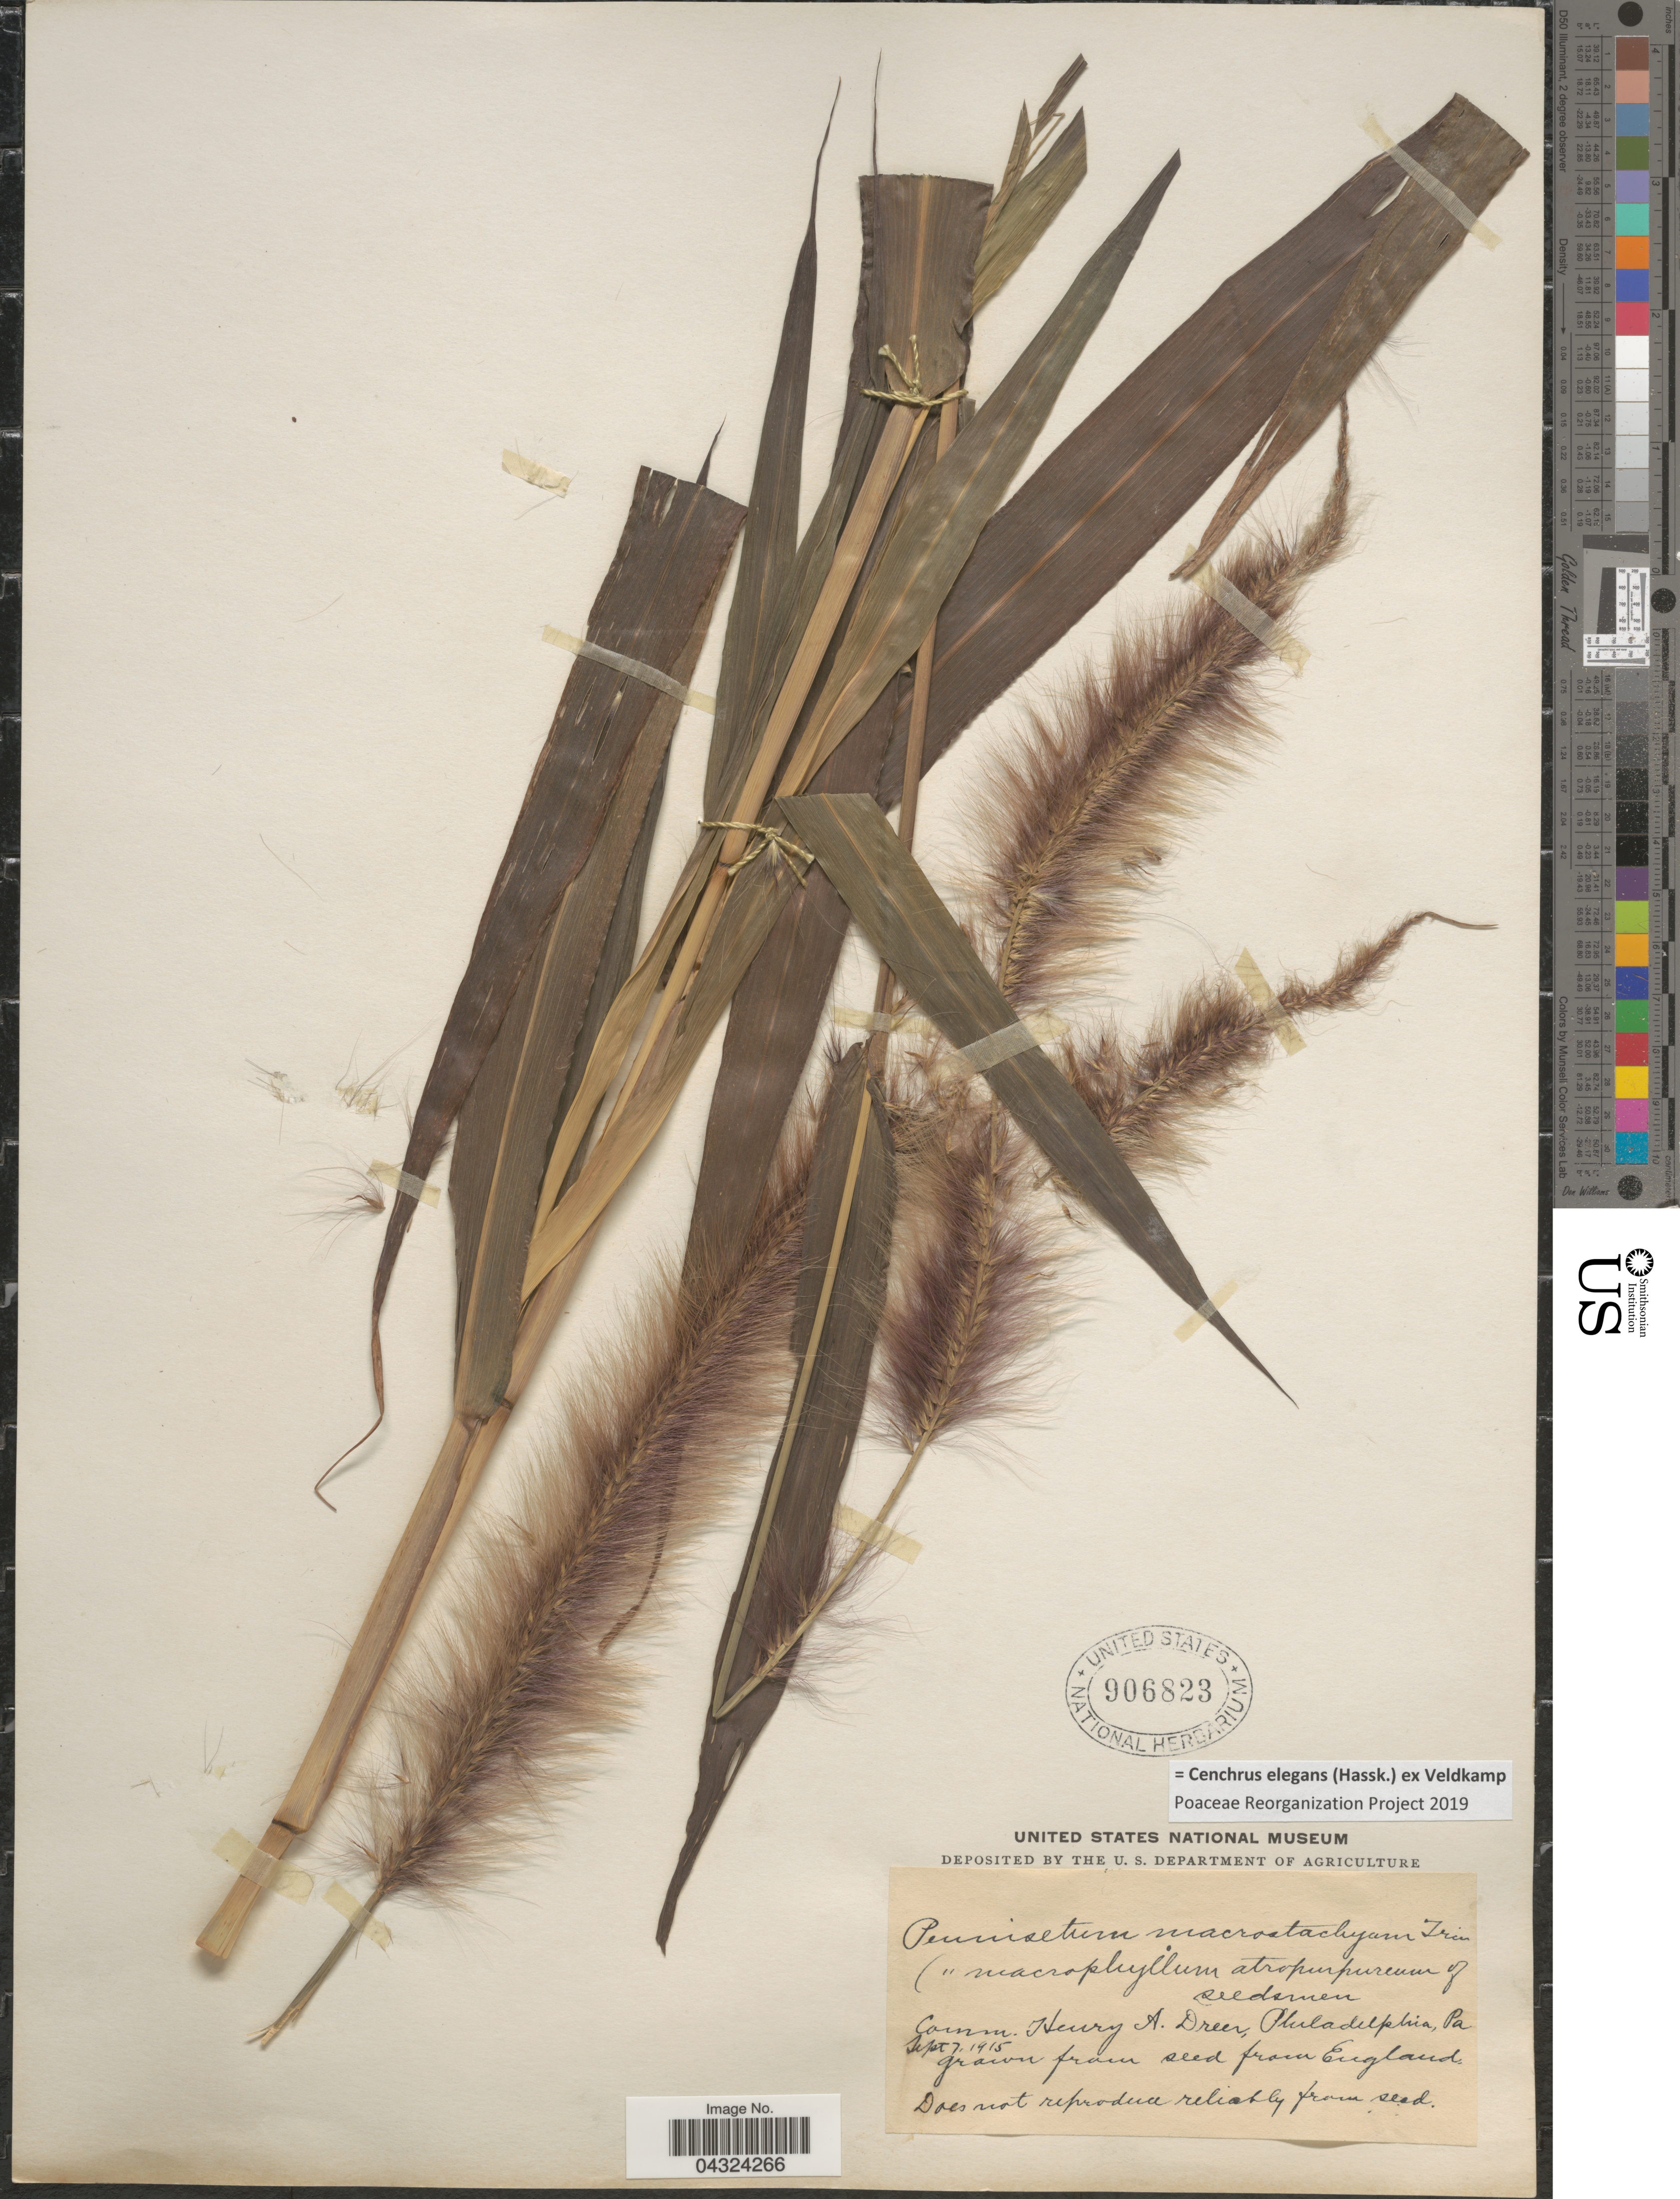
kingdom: Plantae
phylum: Tracheophyta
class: Liliopsida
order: Poales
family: Poaceae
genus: Cenchrus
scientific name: Cenchrus elegans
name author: (Hassk.) Veldkamp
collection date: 1915-09-07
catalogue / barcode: US 906823